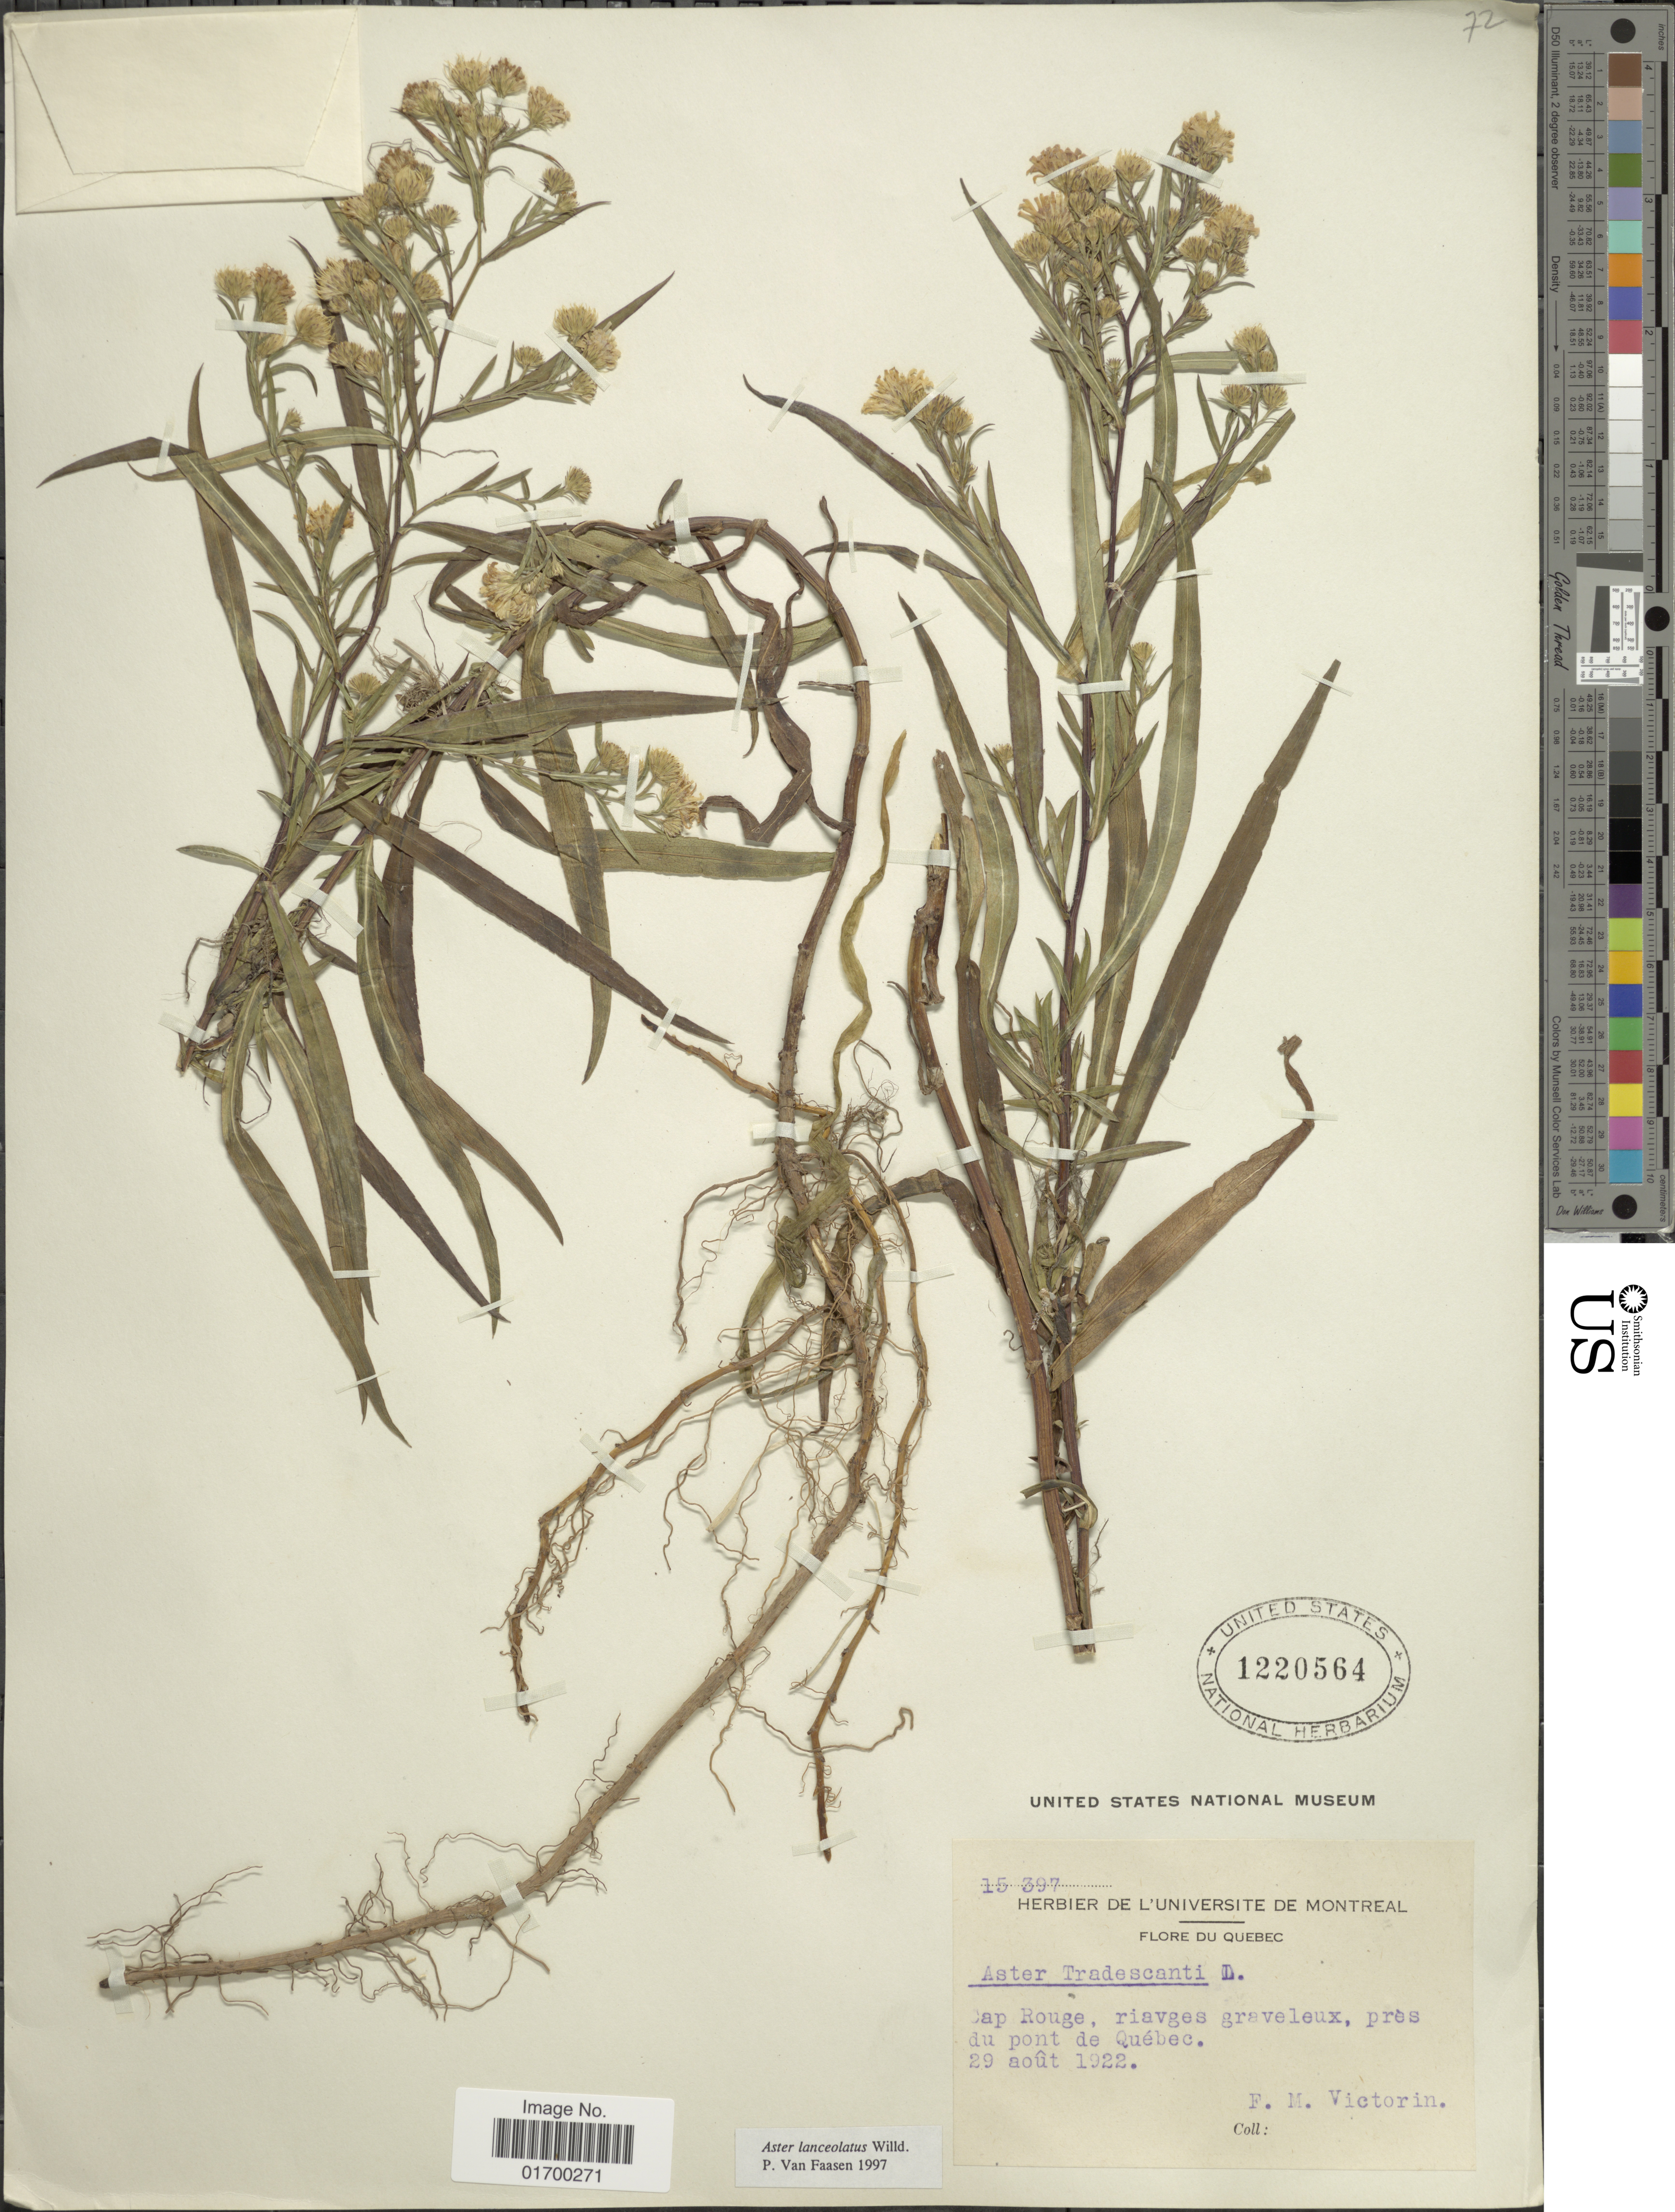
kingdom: Plantae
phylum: Tracheophyta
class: Magnoliopsida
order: Asterales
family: Asteraceae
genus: Symphyotrichum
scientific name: Symphyotrichum lanceolatum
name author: (Willd.) G.L. Nesom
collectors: F. Victorin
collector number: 15397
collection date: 1922-08-29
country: Canada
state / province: Quebec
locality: Cap Rouge, riavges graveleux, pres du pont de Quebec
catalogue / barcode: US 1220564